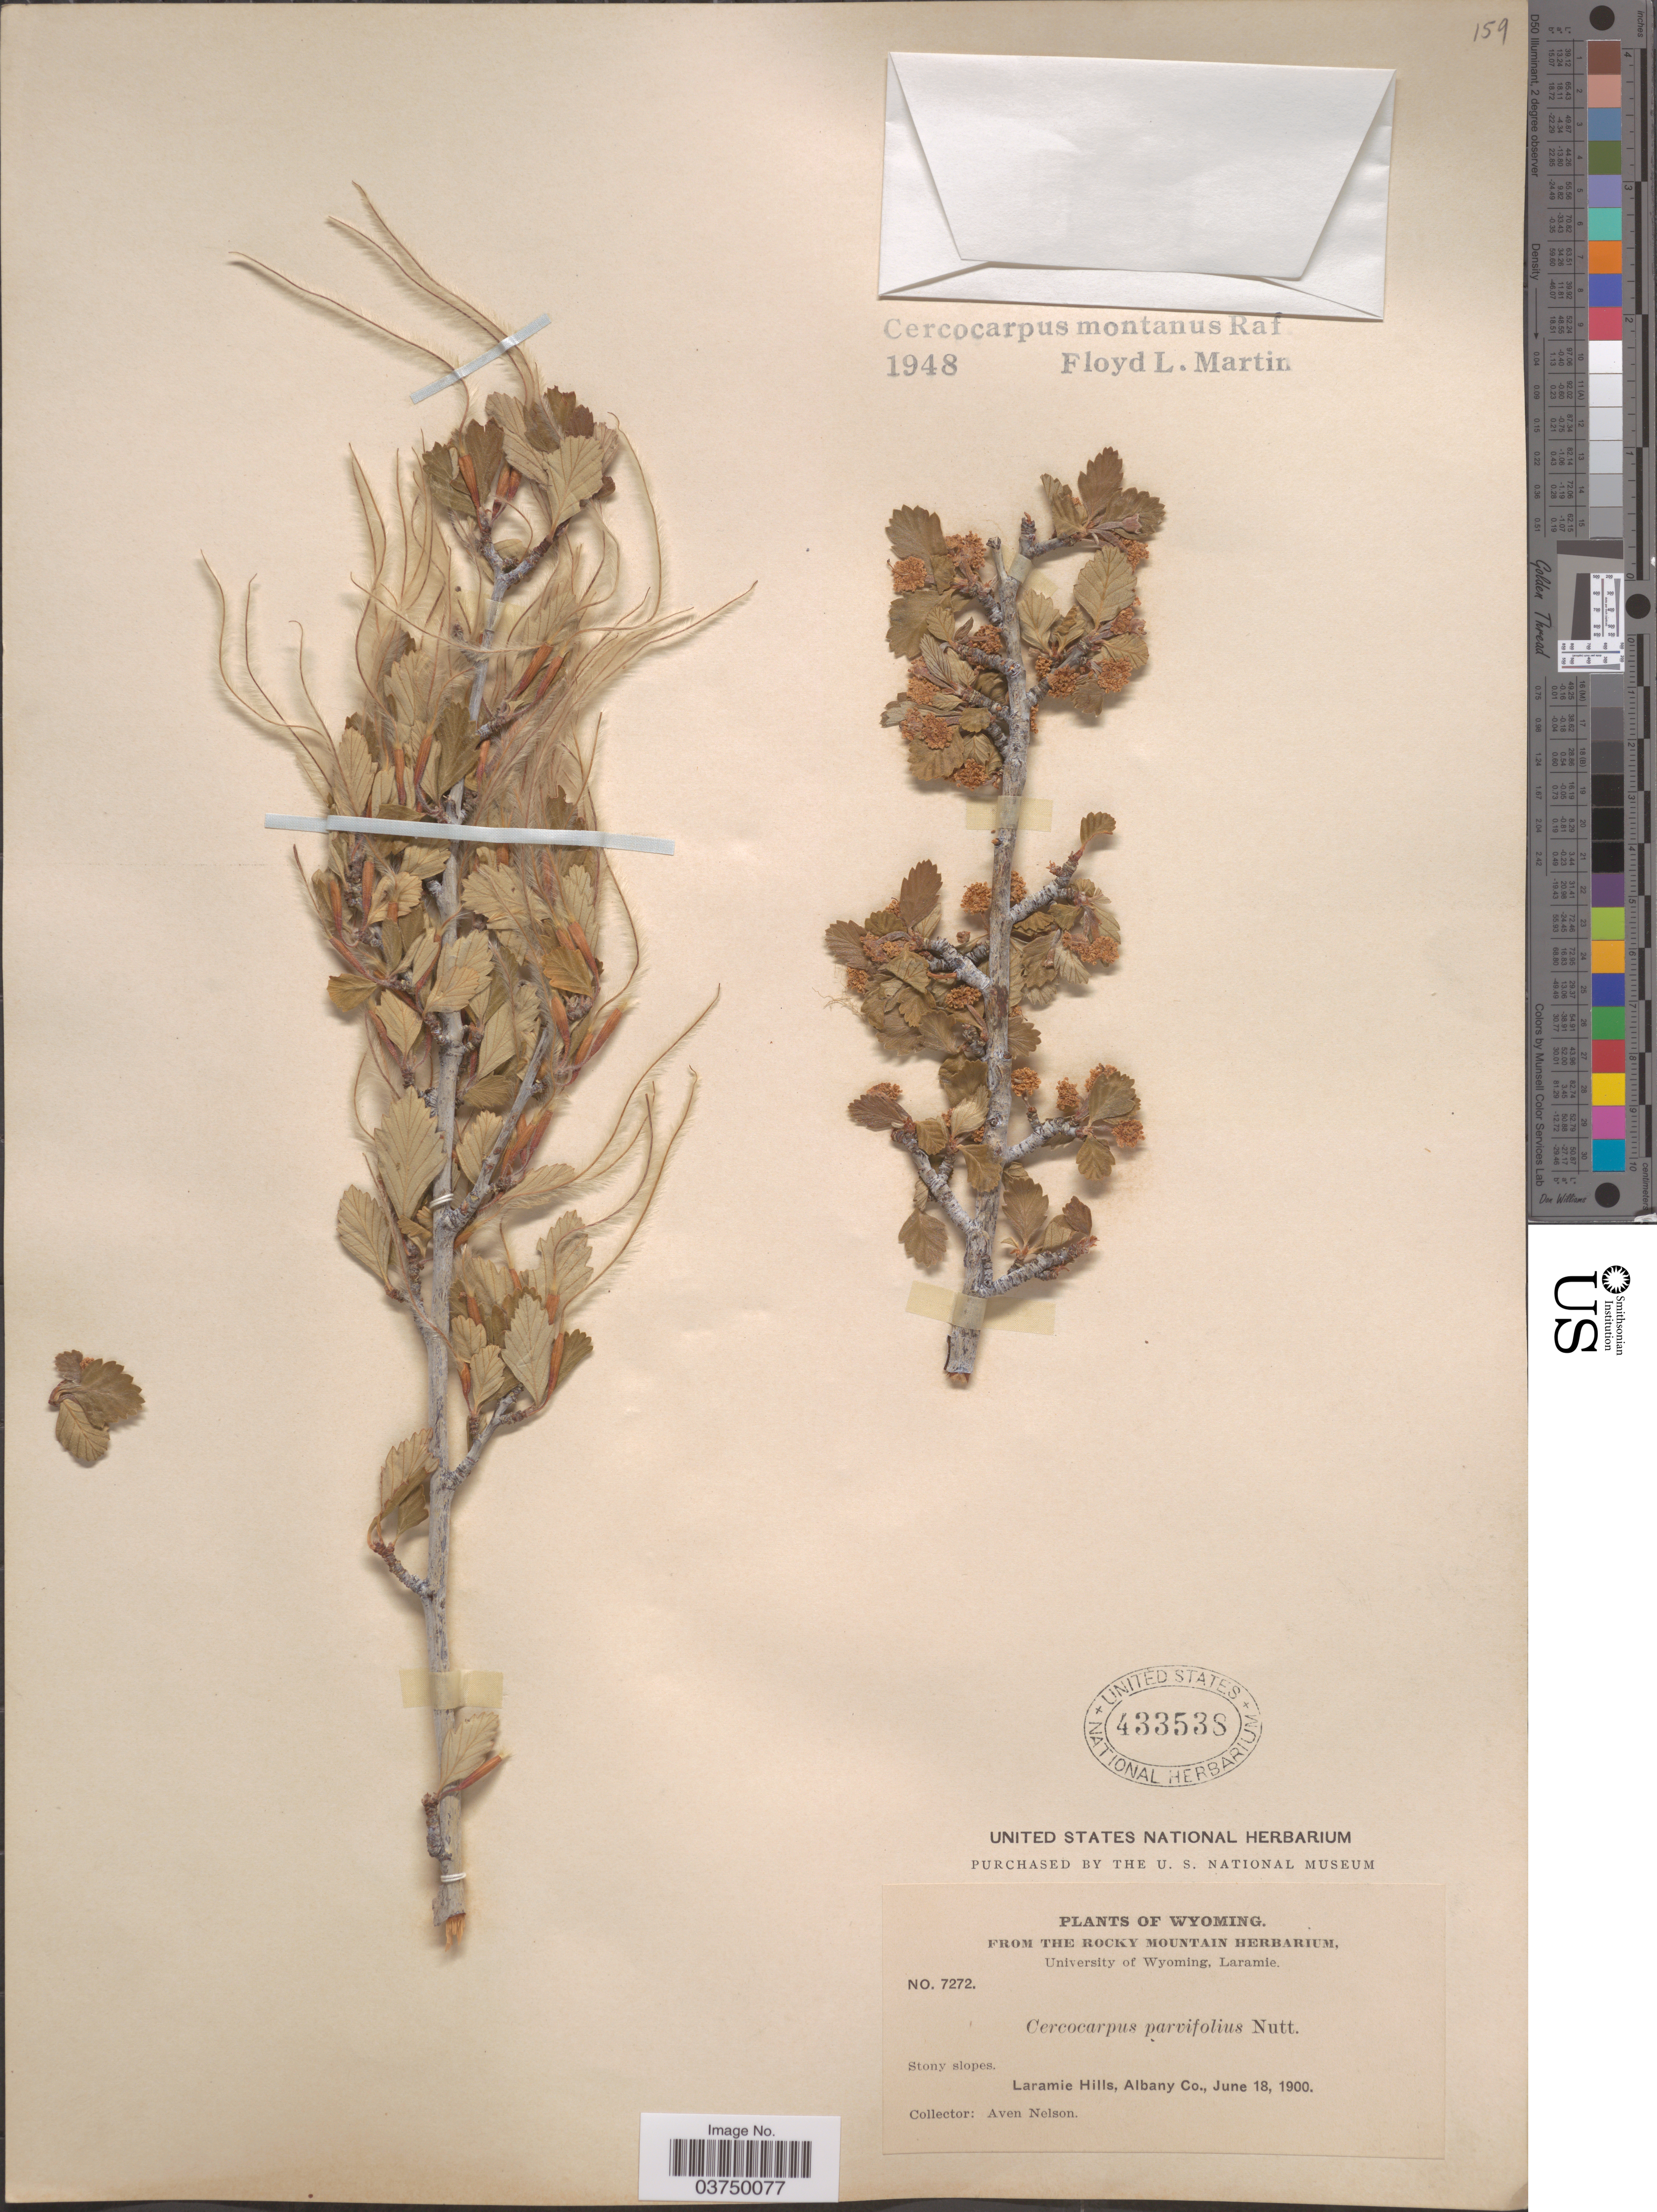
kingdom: Plantae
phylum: Tracheophyta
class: Magnoliopsida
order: Rosales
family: Rosaceae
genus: Cercocarpus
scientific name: Cercocarpus montanus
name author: Raf.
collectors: A. Nelson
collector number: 7272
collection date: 1900-06-18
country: United States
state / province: Wyoming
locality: Laramie Hills, Albany Co.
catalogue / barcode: US 433538